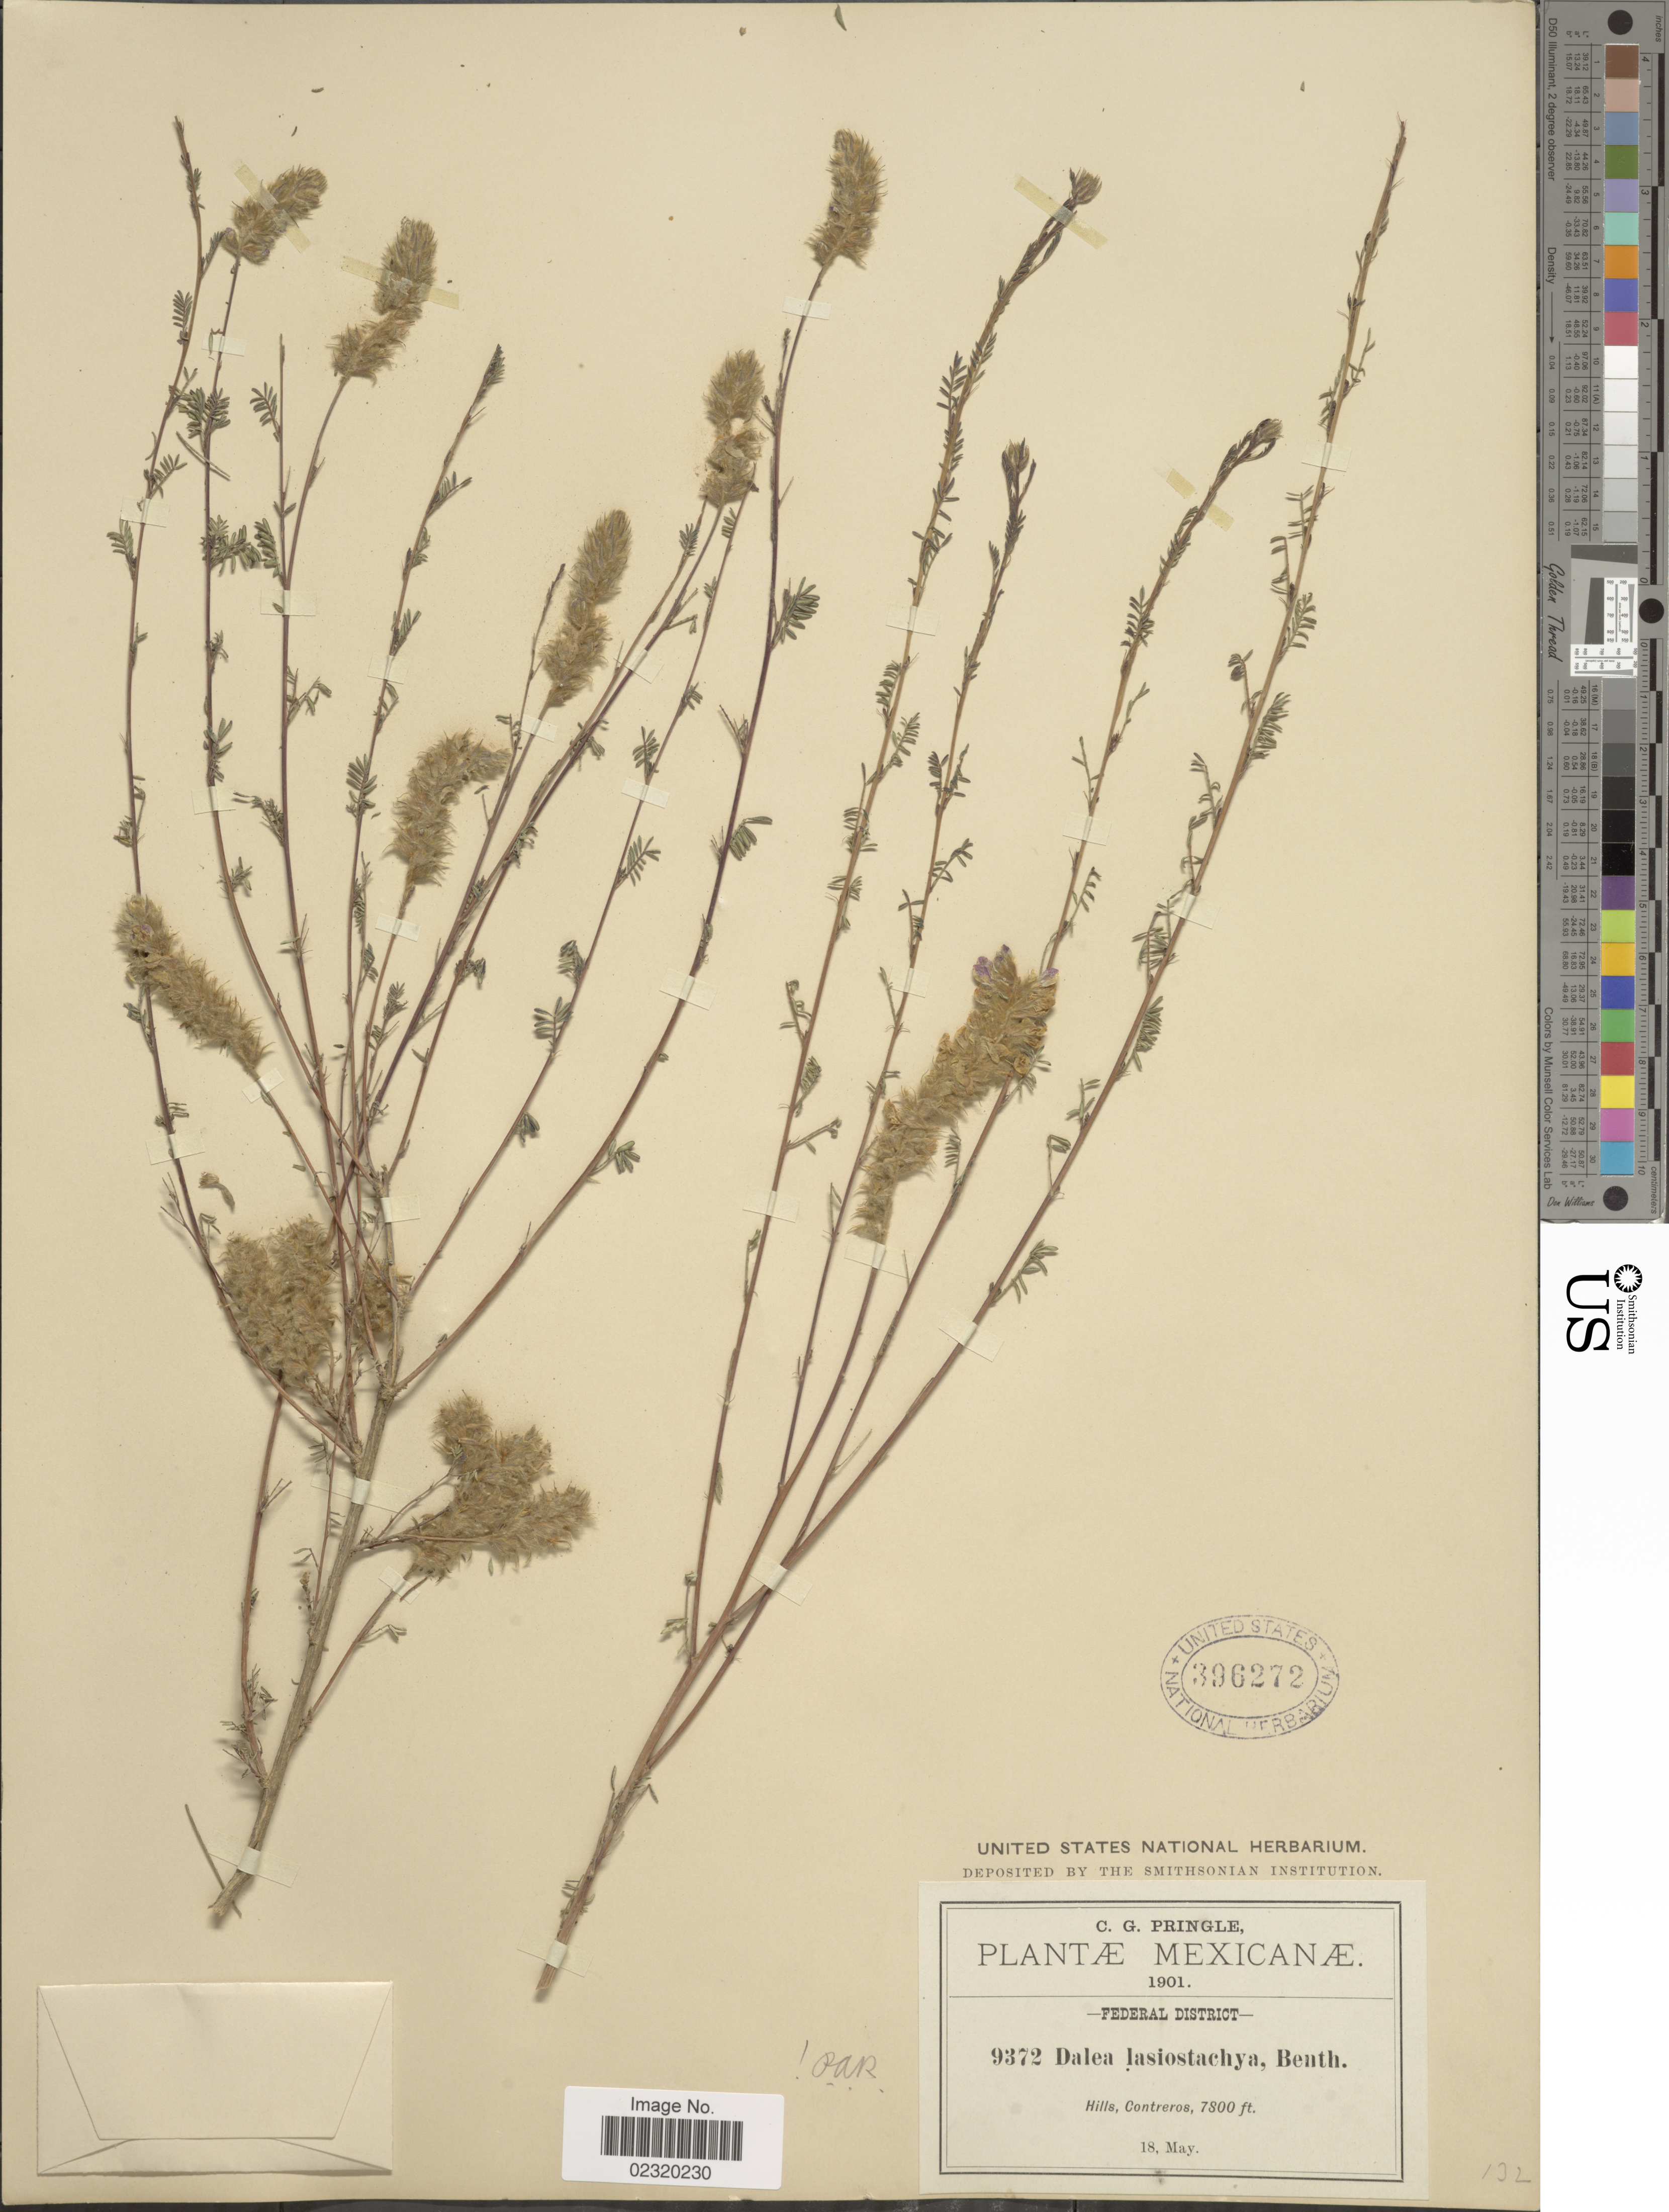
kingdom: Plantae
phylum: Tracheophyta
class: Magnoliopsida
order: Fabales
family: Fabaceae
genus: Dalea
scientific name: Dalea versicolor var. involuta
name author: (Rydb.) Barneby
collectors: C. G. Pringle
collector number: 9372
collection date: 1901-05-18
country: Mexico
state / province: Distrito Federal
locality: Federal District, Hills, Contreros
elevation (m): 2377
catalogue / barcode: US 396272